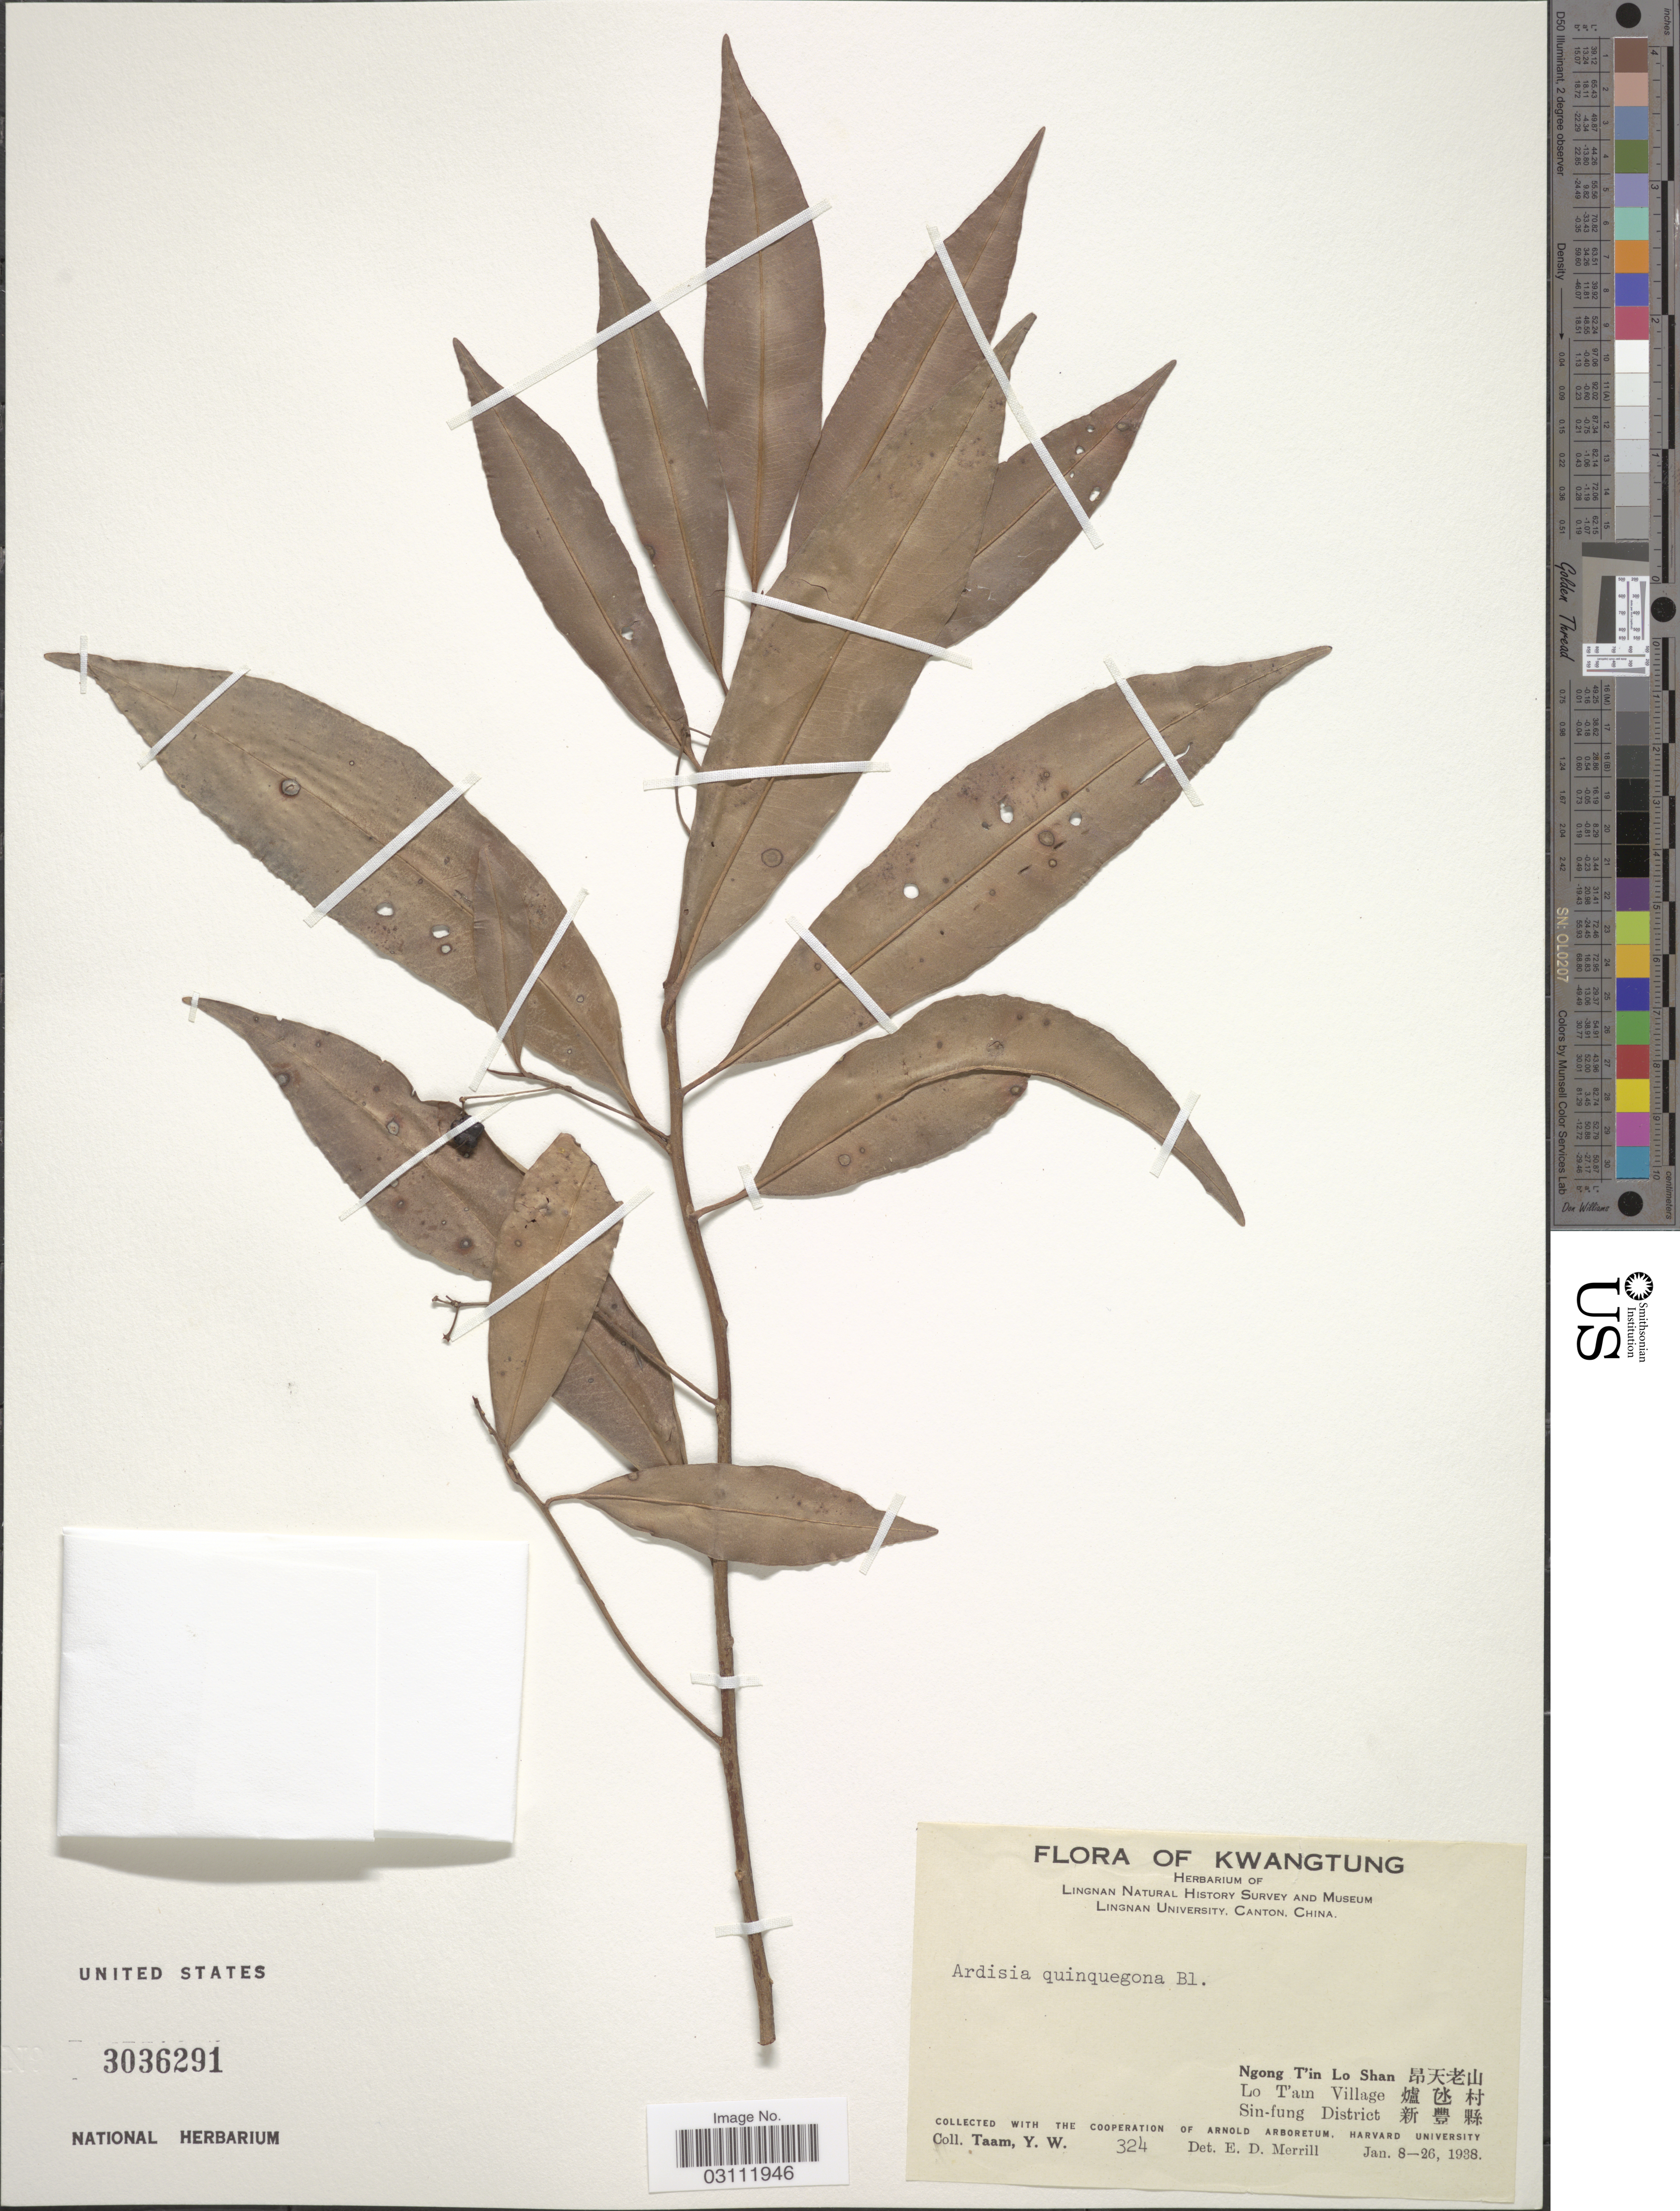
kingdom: Plantae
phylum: Tracheophyta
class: Magnoliopsida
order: Ericales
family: Primulaceae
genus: Ardisia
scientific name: Ardisia quinquegona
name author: Blume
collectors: Y. W. Taam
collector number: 342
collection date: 1938-01-08/1938-01-26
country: China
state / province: Guangdong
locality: Kwangtung. Ngong T'in Lo Shan. Lo T'am Village. Sin-fung District.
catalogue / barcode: US 3036291